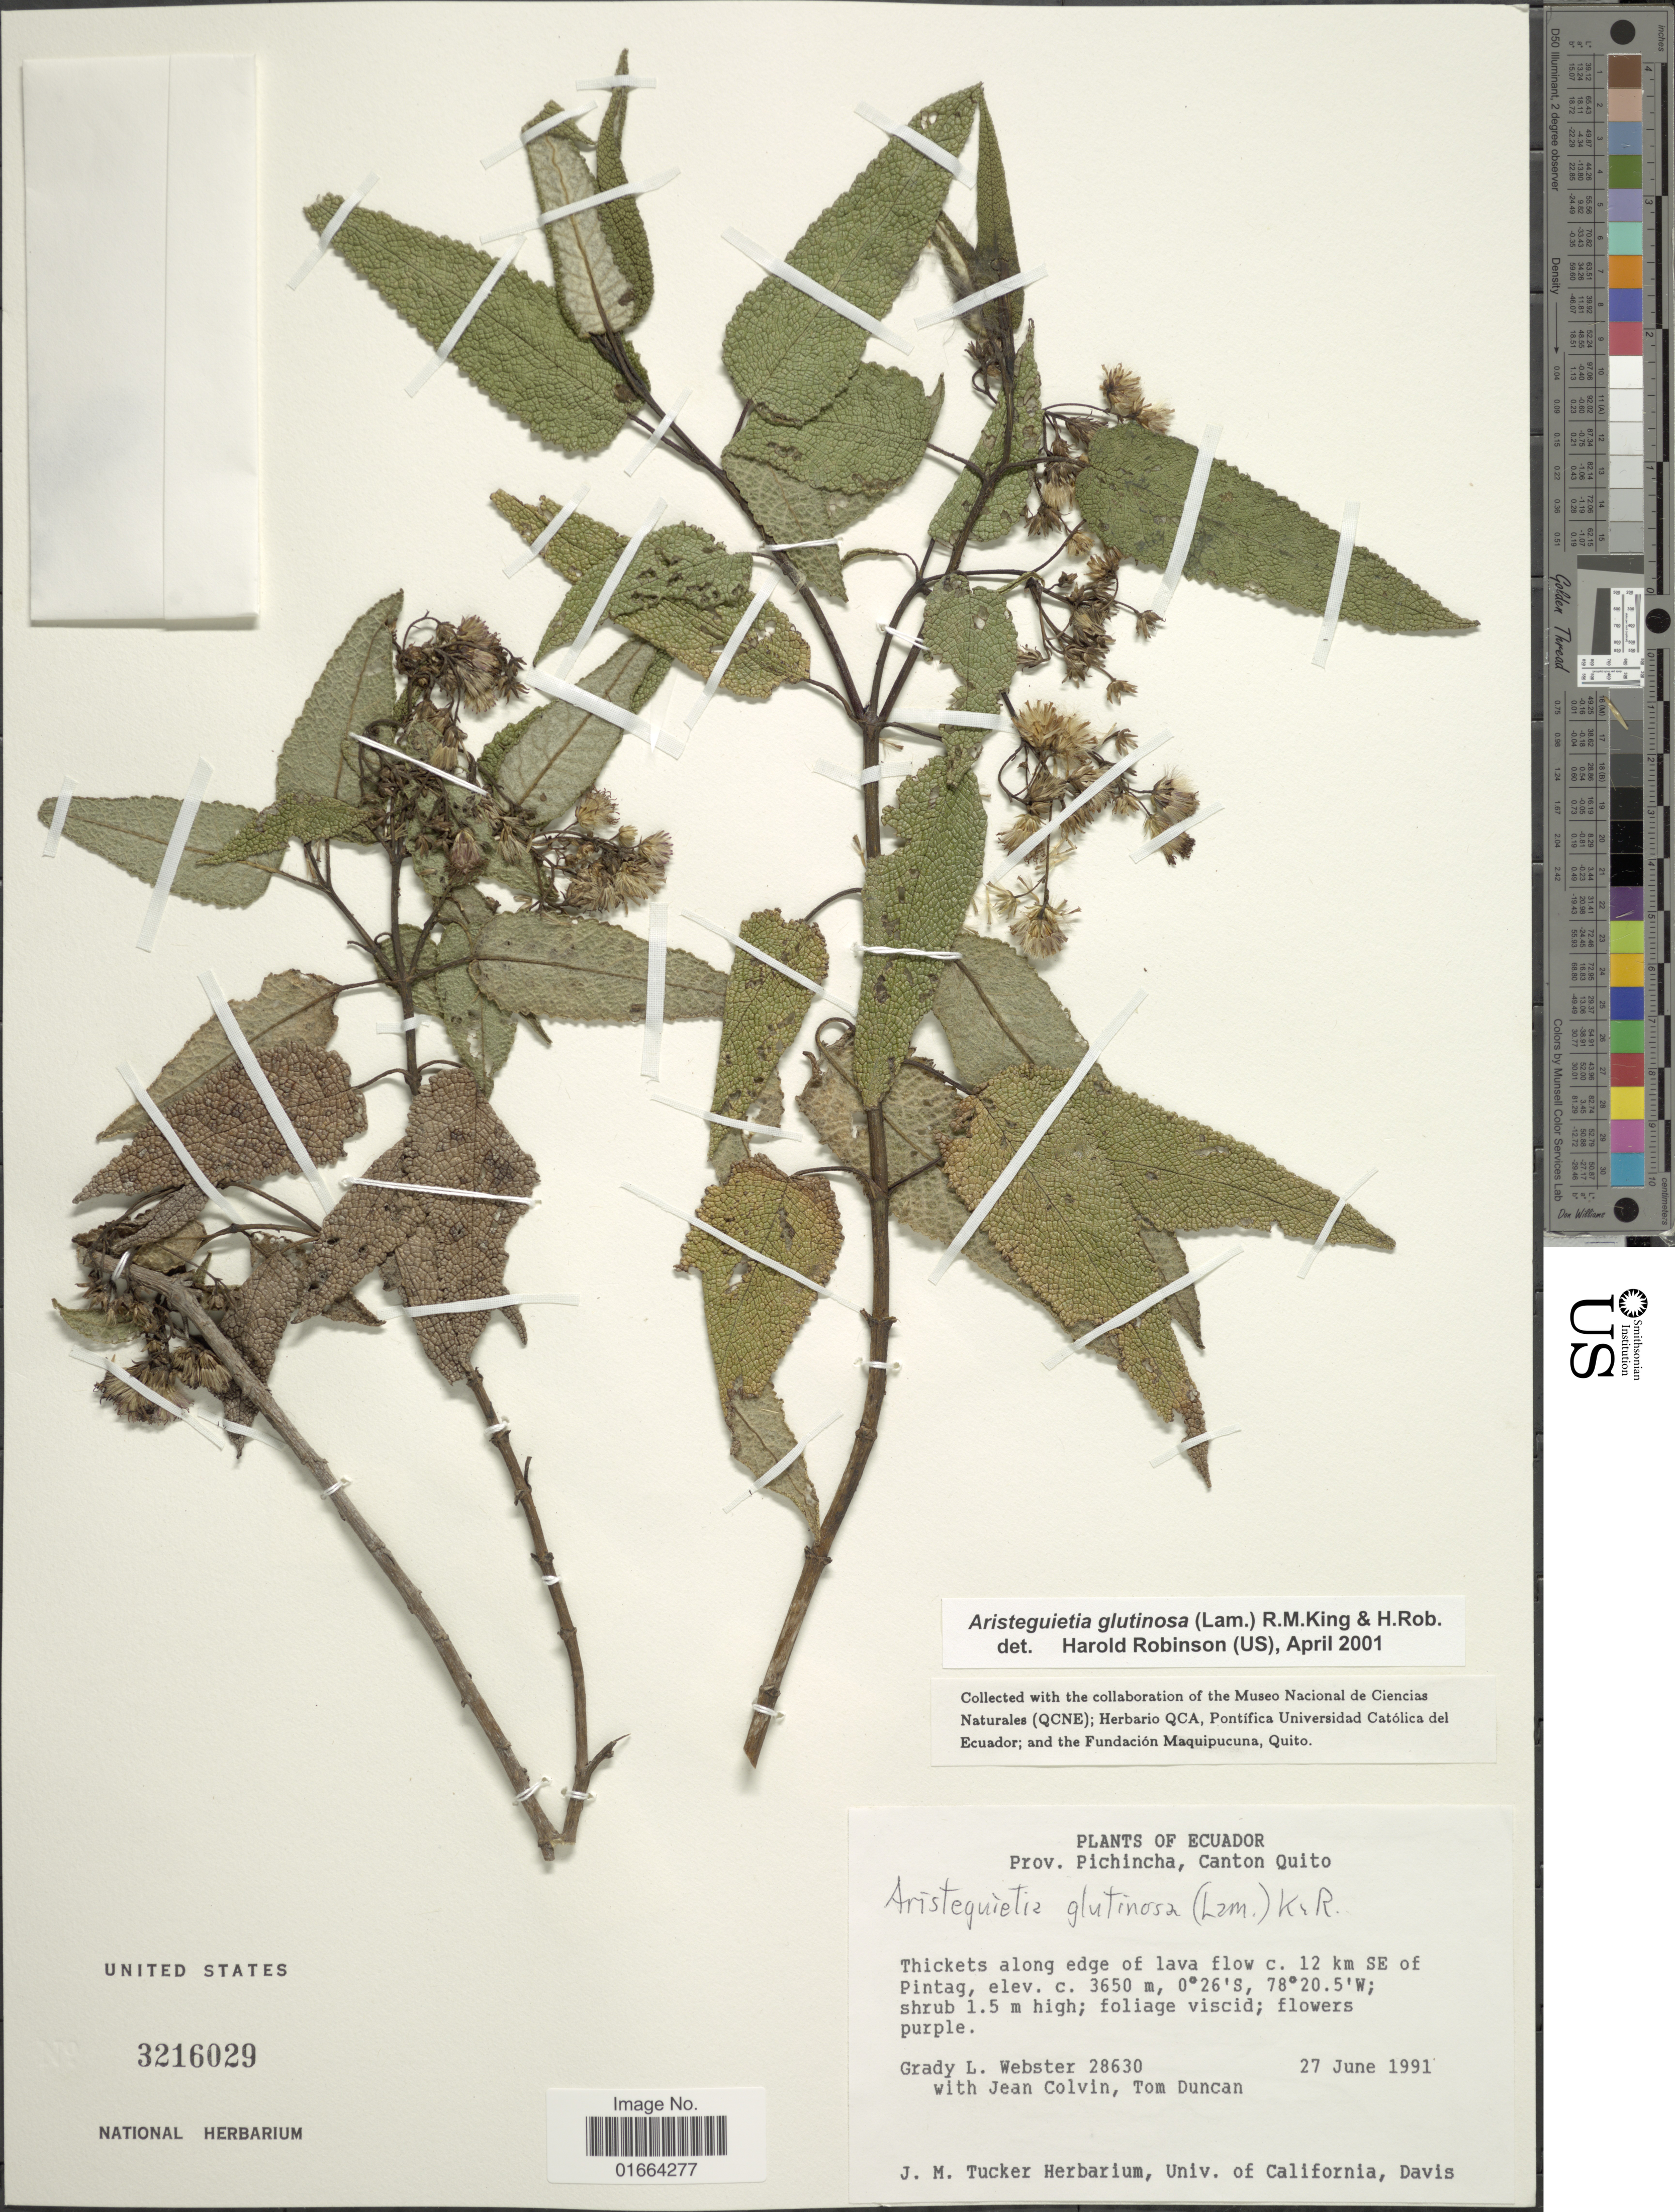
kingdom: Plantae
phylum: Tracheophyta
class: Magnoliopsida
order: Asterales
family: Asteraceae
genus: Aristeguietia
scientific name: Aristeguietia glutinosa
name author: (Lam.) R.M. King & H. Rob.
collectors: G. L. Webster, J. Colvin & T. Duncan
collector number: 28630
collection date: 1991-06-27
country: Ecuador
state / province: Pichincha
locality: Canton Quito. c. 12 km SE of Pintag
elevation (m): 3650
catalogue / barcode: US 3216029